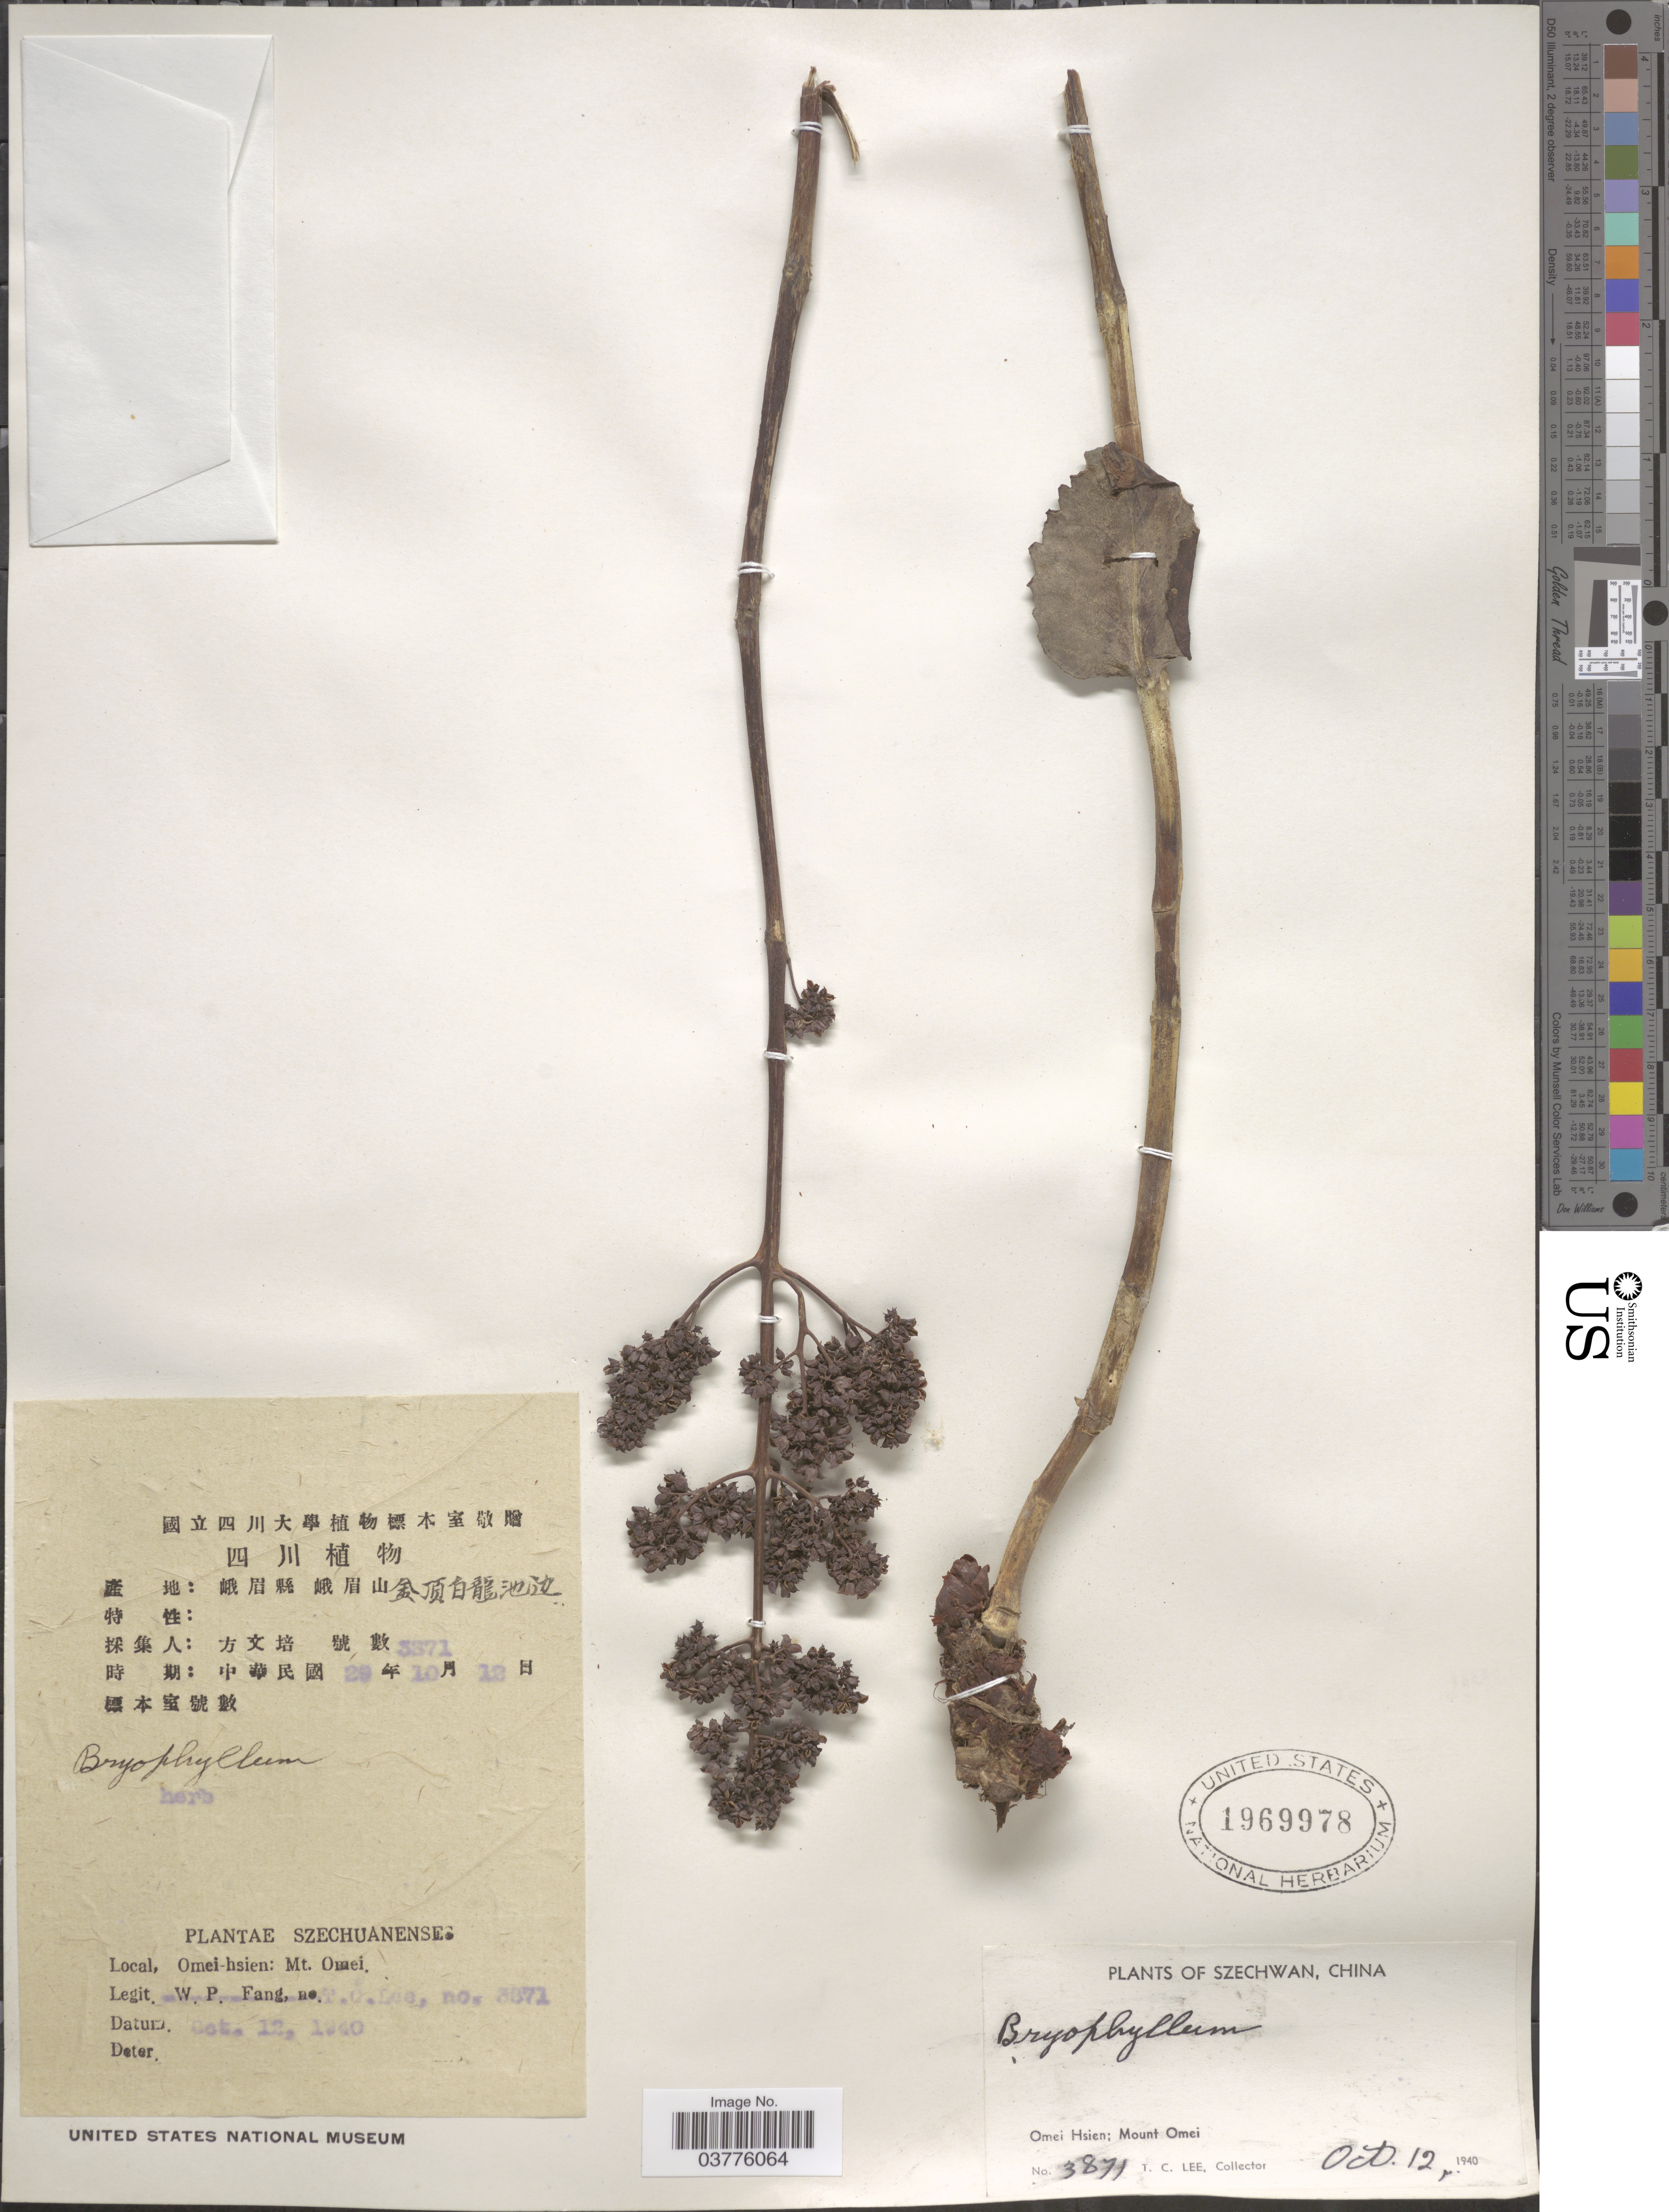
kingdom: Plantae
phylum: Tracheophyta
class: Magnoliopsida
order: Saxifragales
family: Crassulaceae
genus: Sedum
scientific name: Sedum sp.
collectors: T. Lee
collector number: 3871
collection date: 1940-10-12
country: China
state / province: Sichuan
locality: Szechwan. Omei Hsien; Mount Omei.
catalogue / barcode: US 1969978